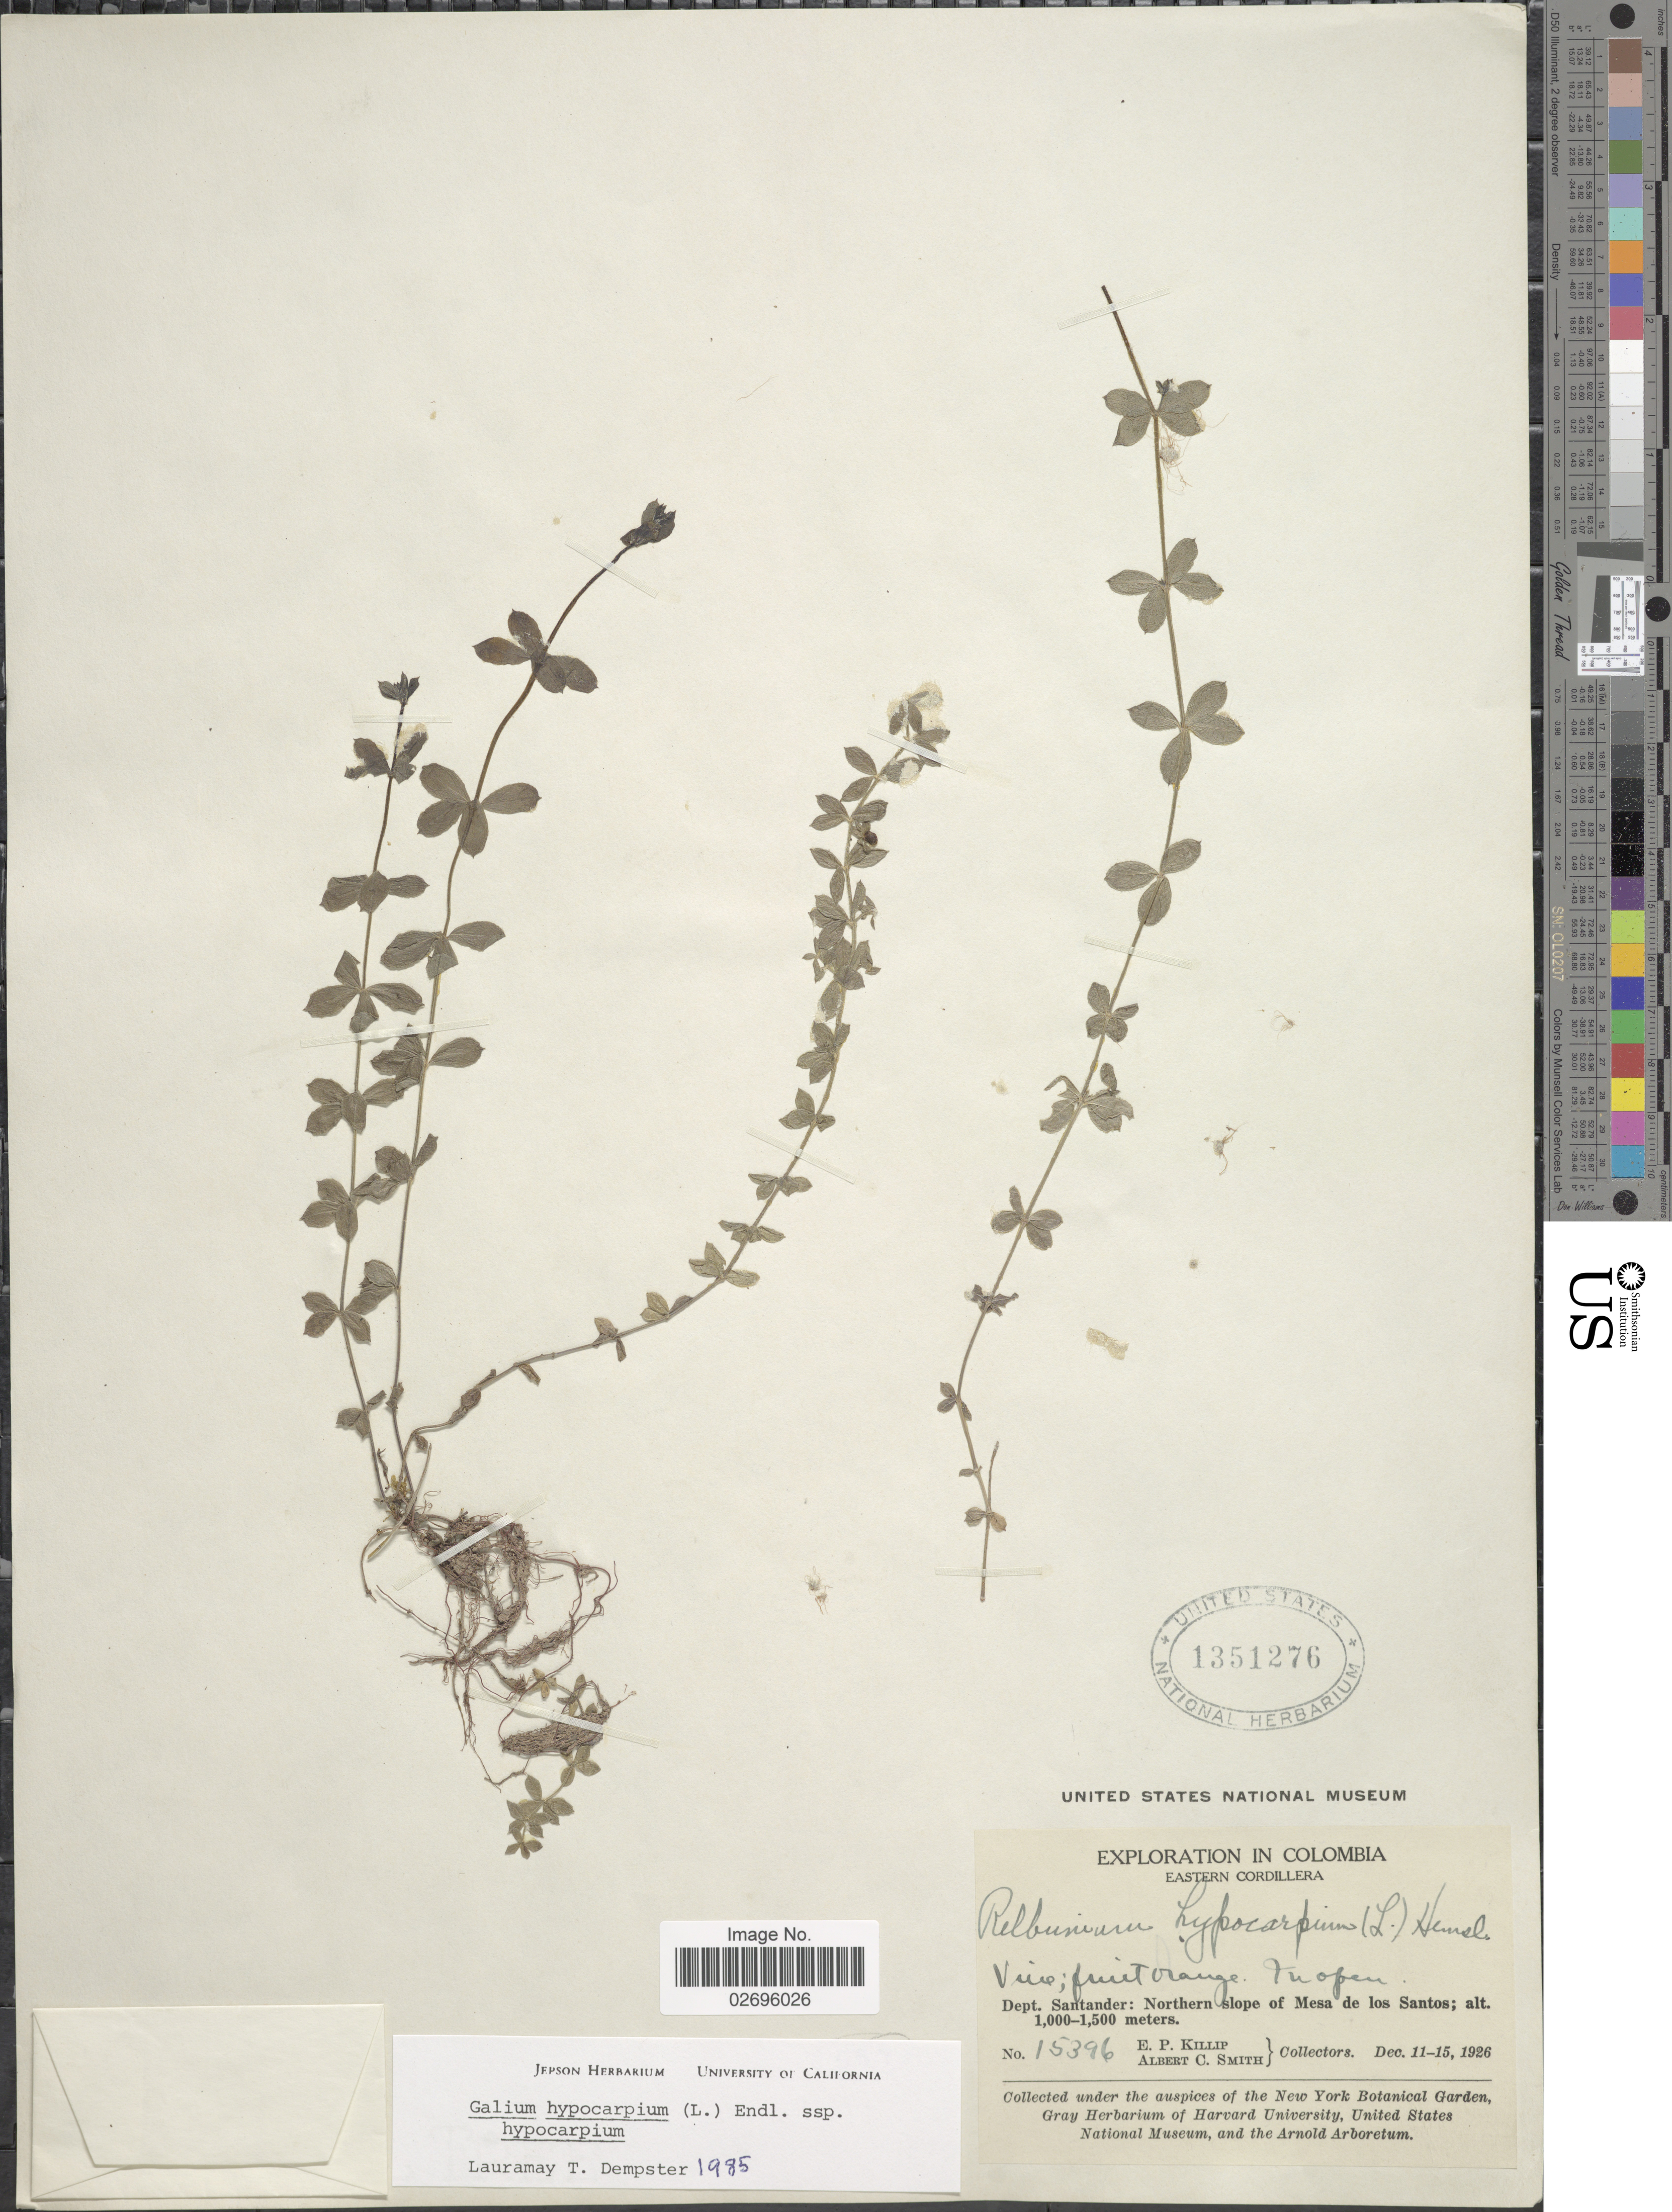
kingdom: Plantae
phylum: Tracheophyta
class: Magnoliopsida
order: Gentianales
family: Rubiaceae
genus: Galium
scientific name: Galium hypocarpium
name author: (L.) Endl. ex Griseb.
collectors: E. P. Killip & A. C. Smith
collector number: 15396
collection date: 1926-12-11/1926-12-15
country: Colombia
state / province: Santander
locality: Eastern Cordillera, In open. Dept. Santander: Northern slope of Mesa de los Santos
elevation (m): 1000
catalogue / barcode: US 1351276